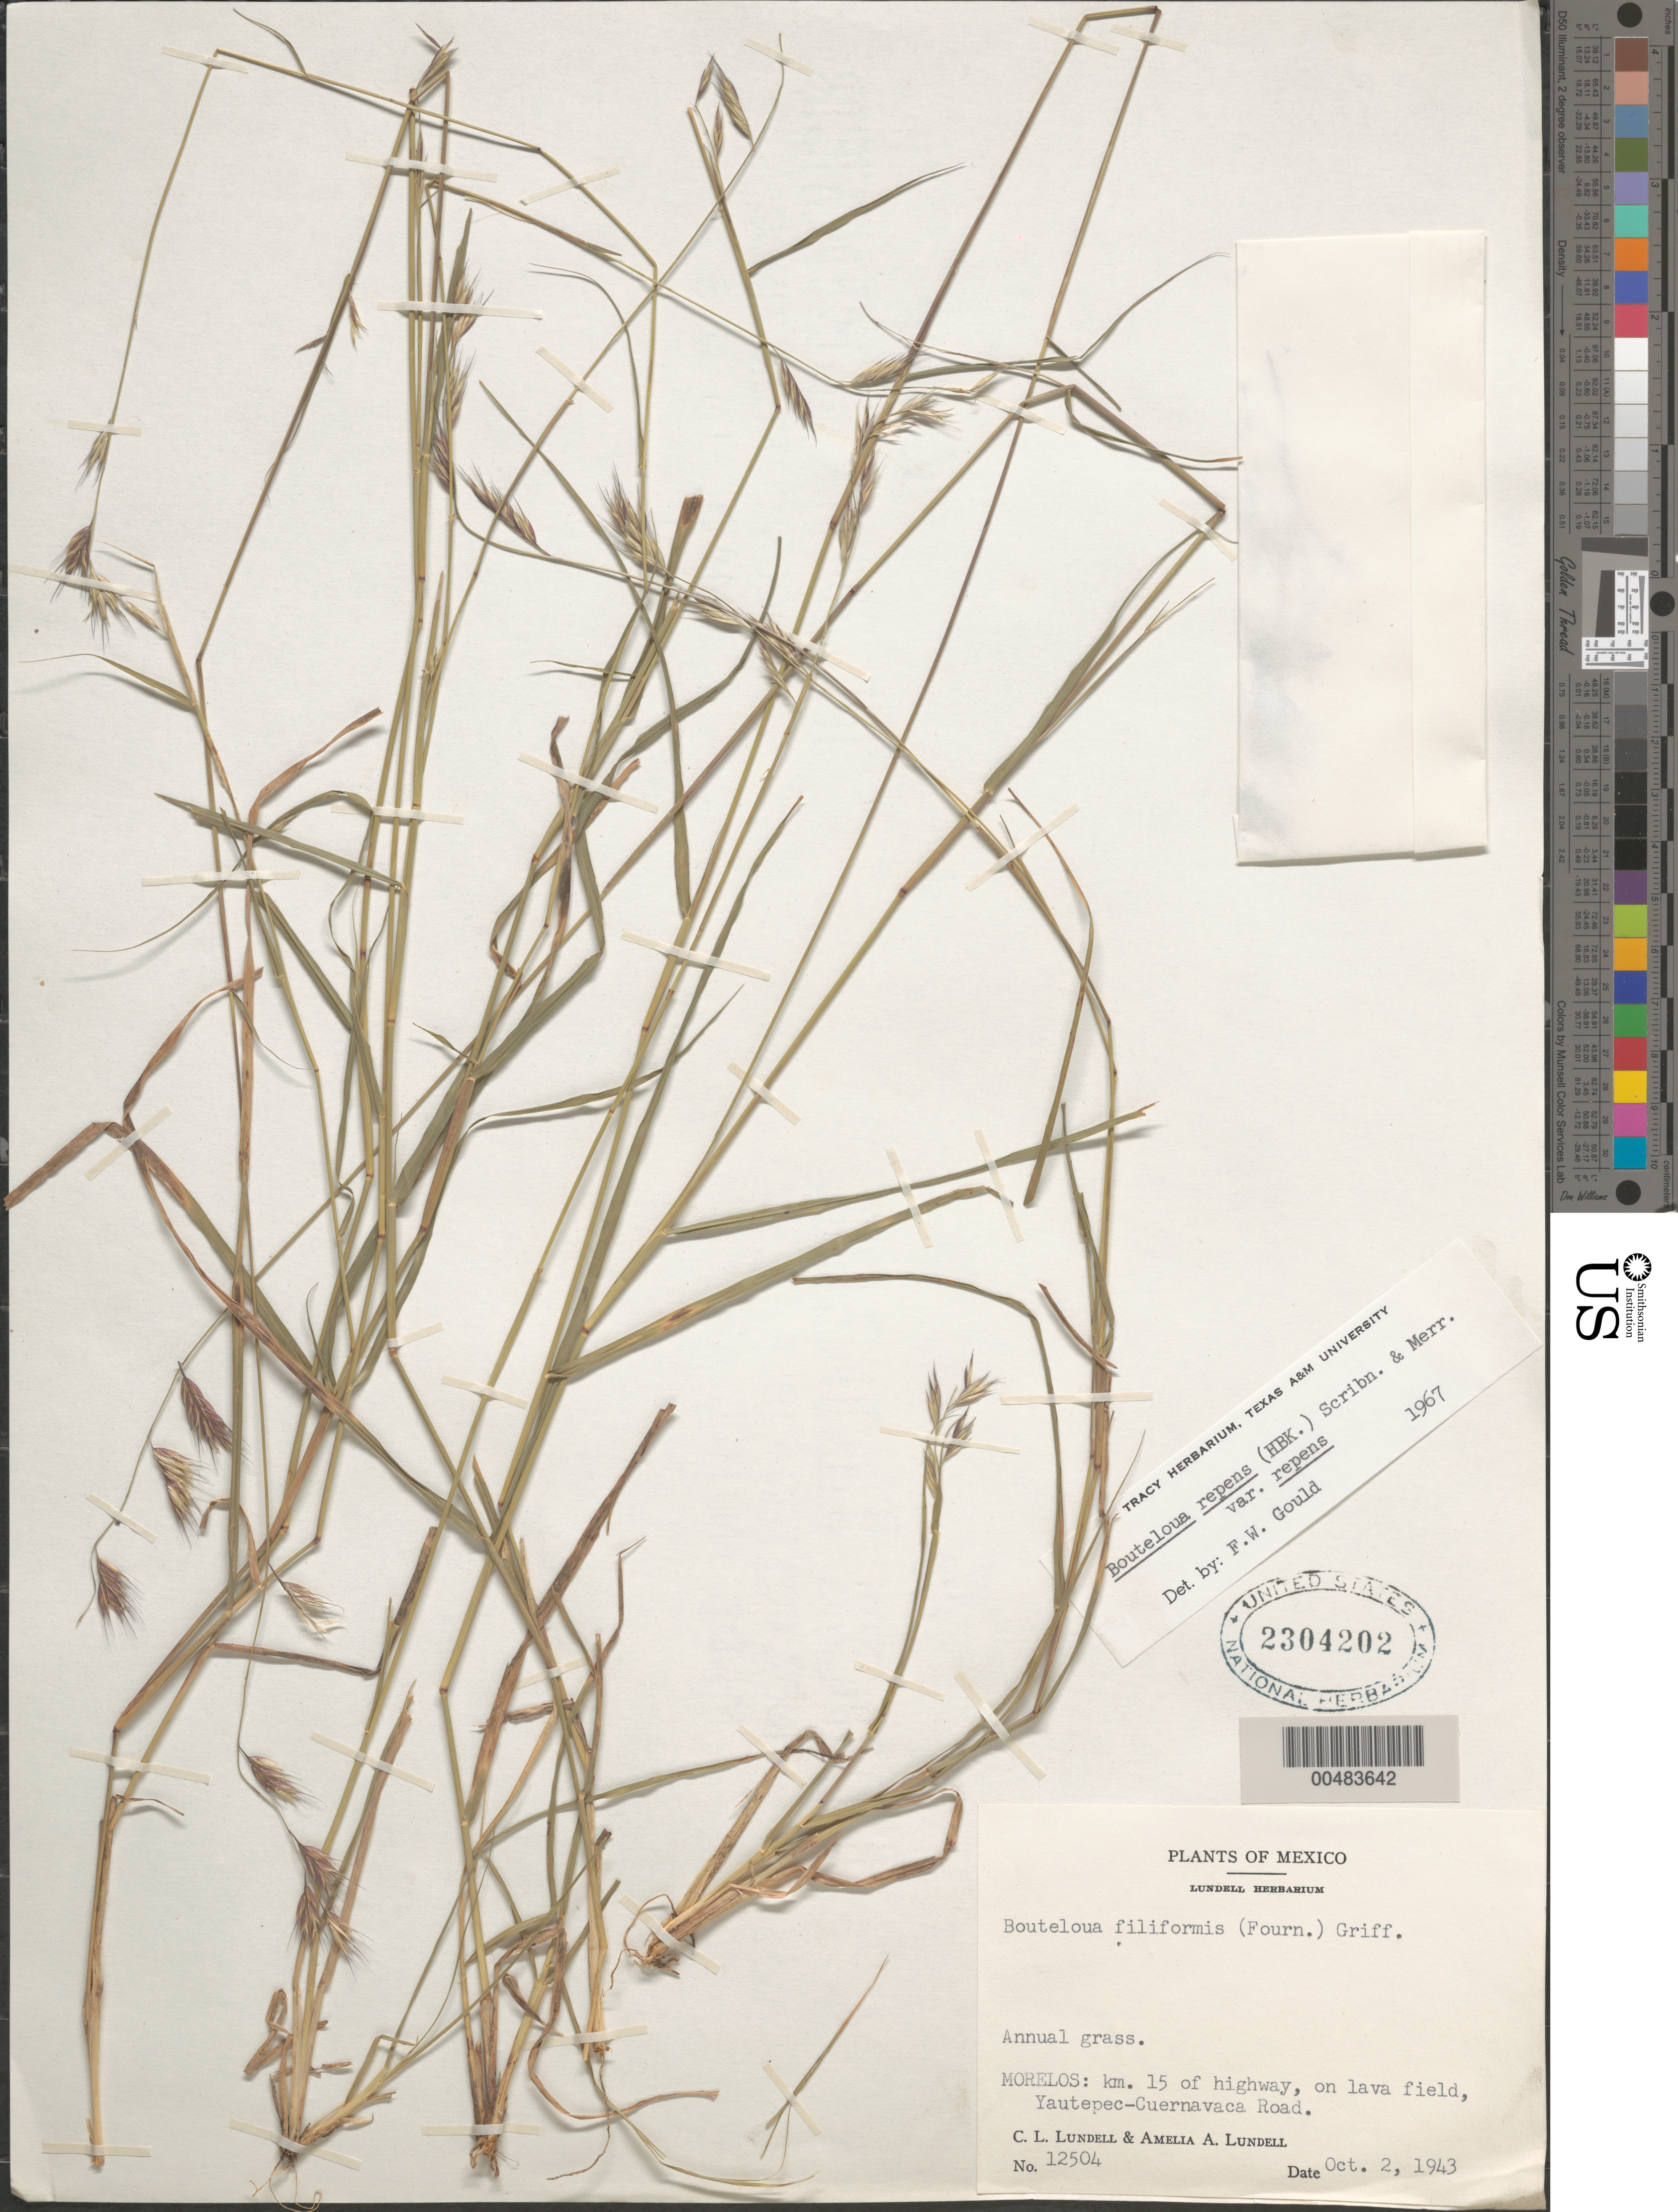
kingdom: Plantae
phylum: Tracheophyta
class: Liliopsida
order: Poales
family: Poaceae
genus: Bouteloua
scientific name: Bouteloua repens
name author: (Kunth) Scribn. & Merr.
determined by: Gould, F. W.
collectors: C. L. Lundell & A. A. Lundell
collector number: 12504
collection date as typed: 2 Oct 1943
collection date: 1943-10-02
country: Mexico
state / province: Morelos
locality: Km 15 of highway, Yautepec-Cuernavaca Road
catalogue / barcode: US 2304202